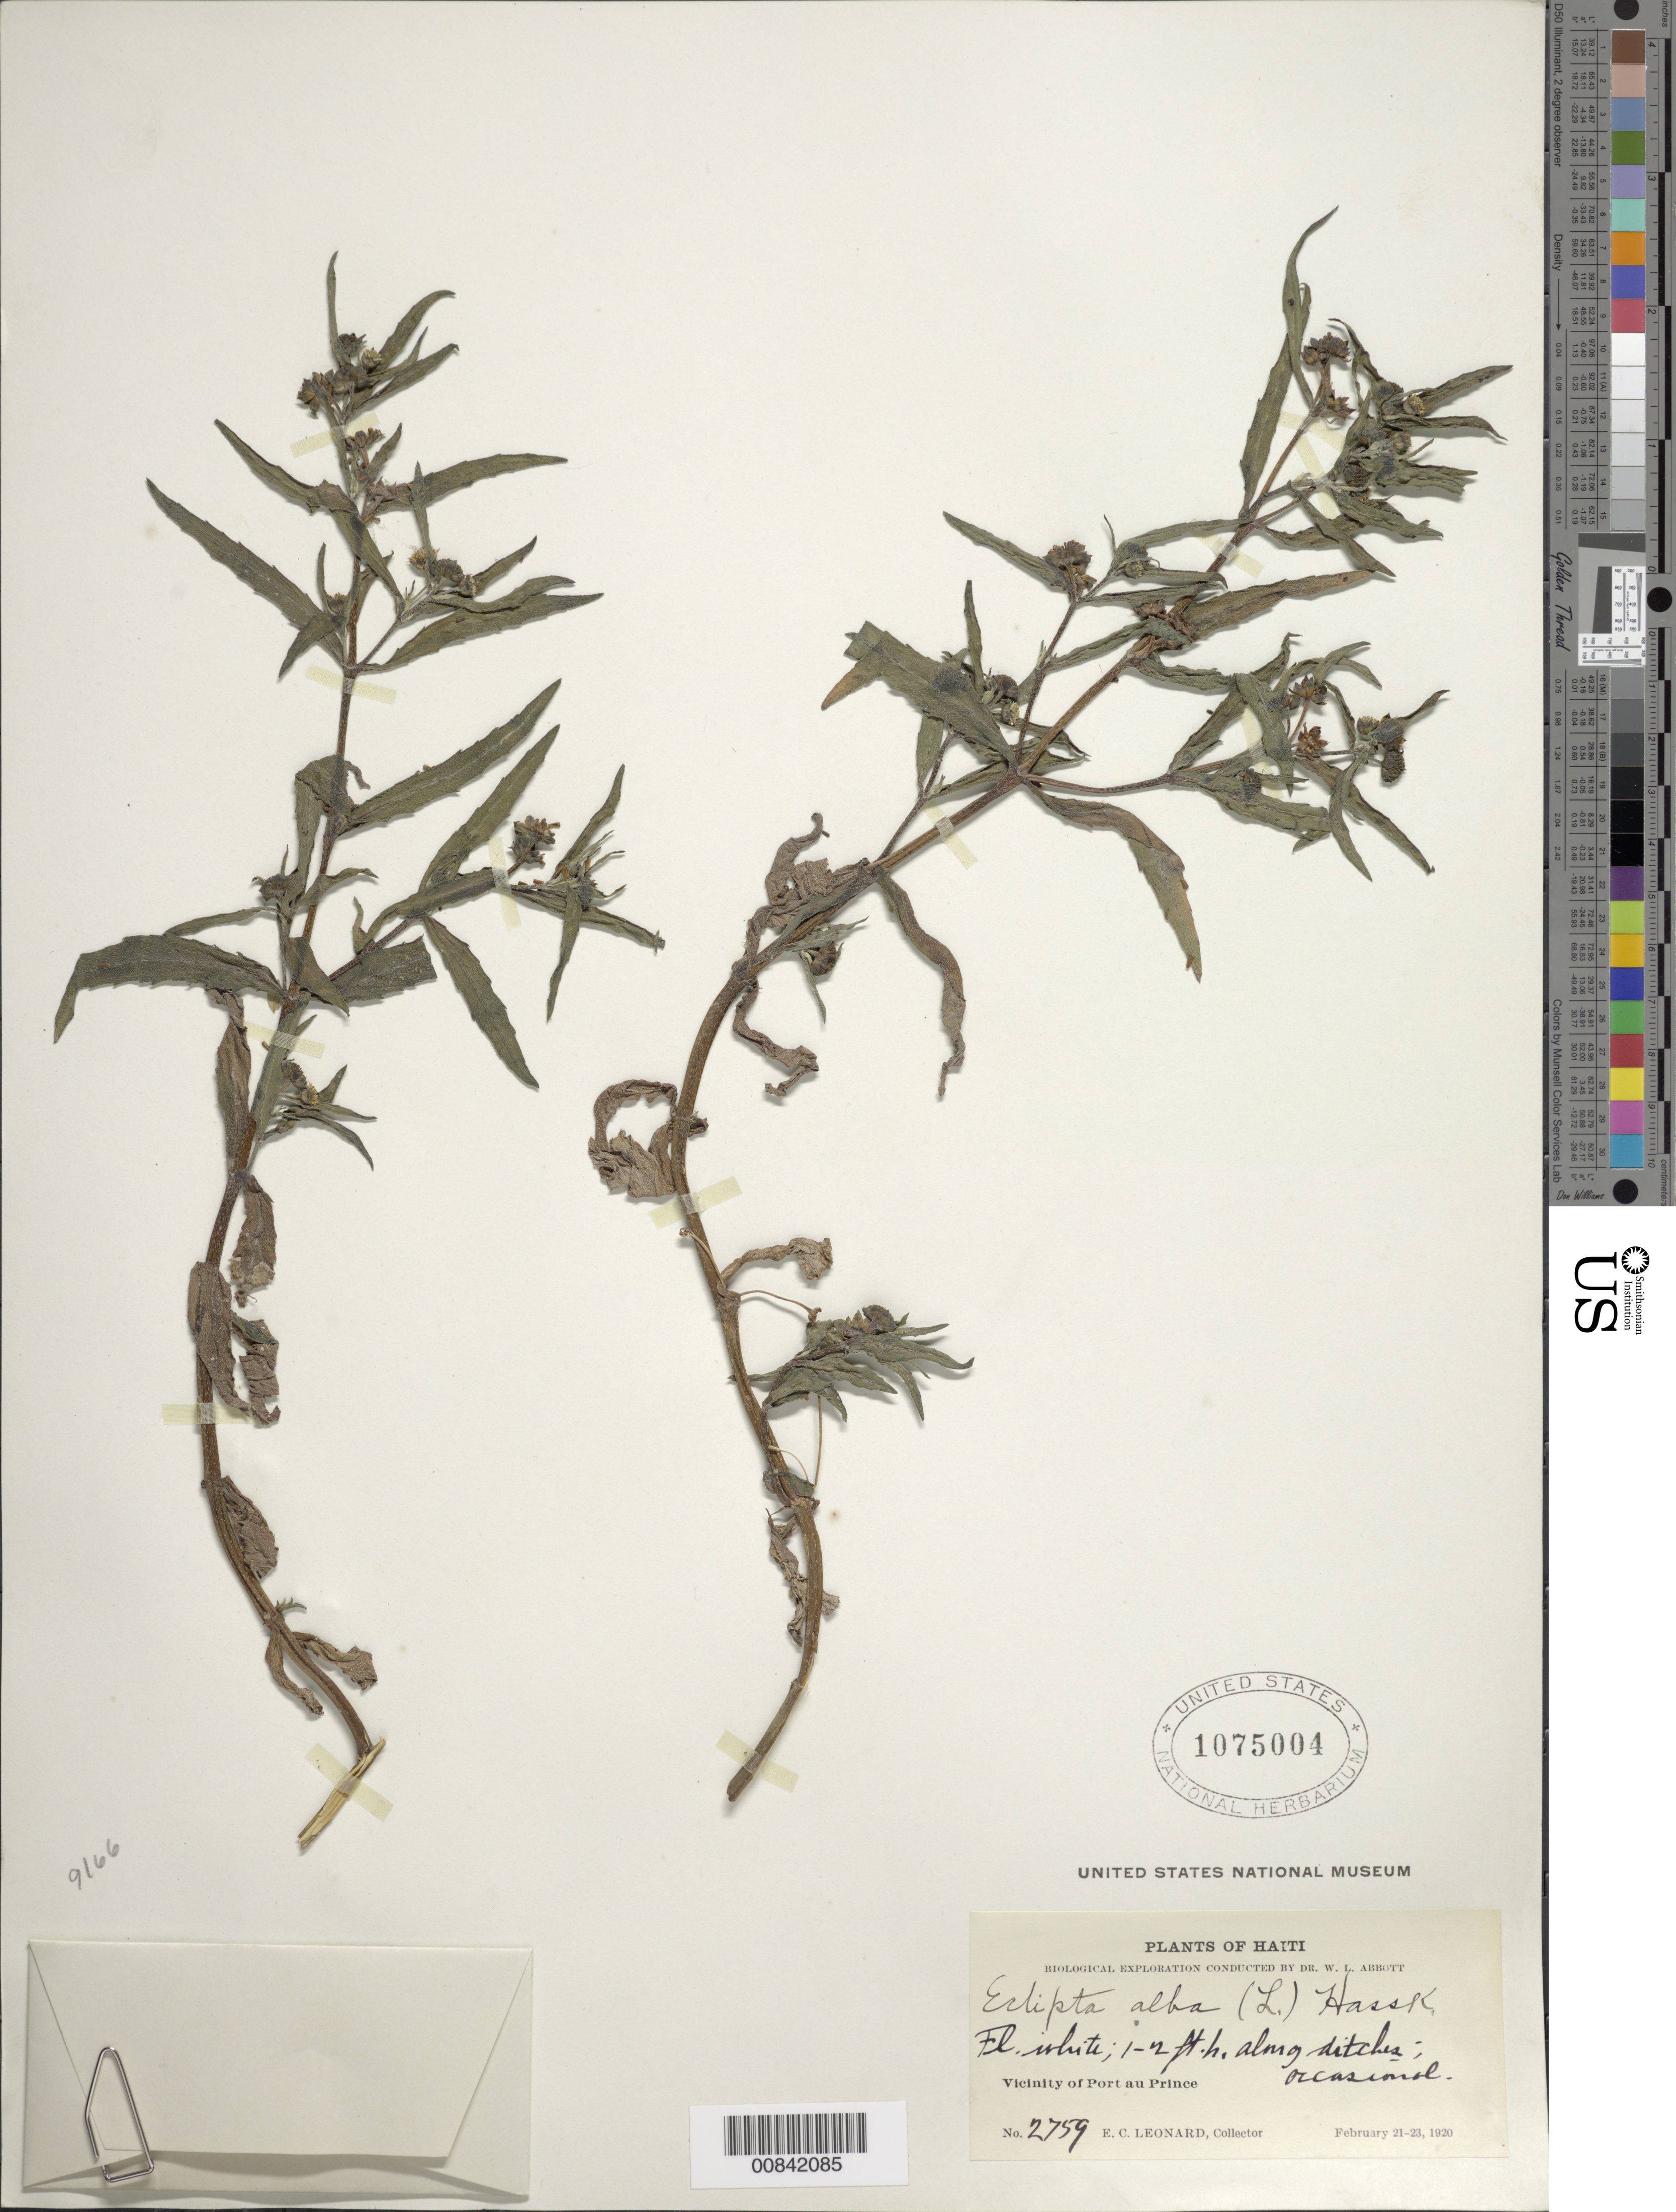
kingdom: Plantae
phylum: Tracheophyta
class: Magnoliopsida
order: Asterales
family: Asteraceae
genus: Eclipta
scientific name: Eclipta prostrata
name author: (L.) L.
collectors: E. C. Leonard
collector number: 2759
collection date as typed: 21 Feb 1920 to 23 Feb 1920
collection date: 1920-02-21/1920-02-23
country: Haiti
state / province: Ouest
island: Hispaniola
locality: Vicinity of Port au Prince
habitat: Along ditches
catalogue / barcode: US 1075004